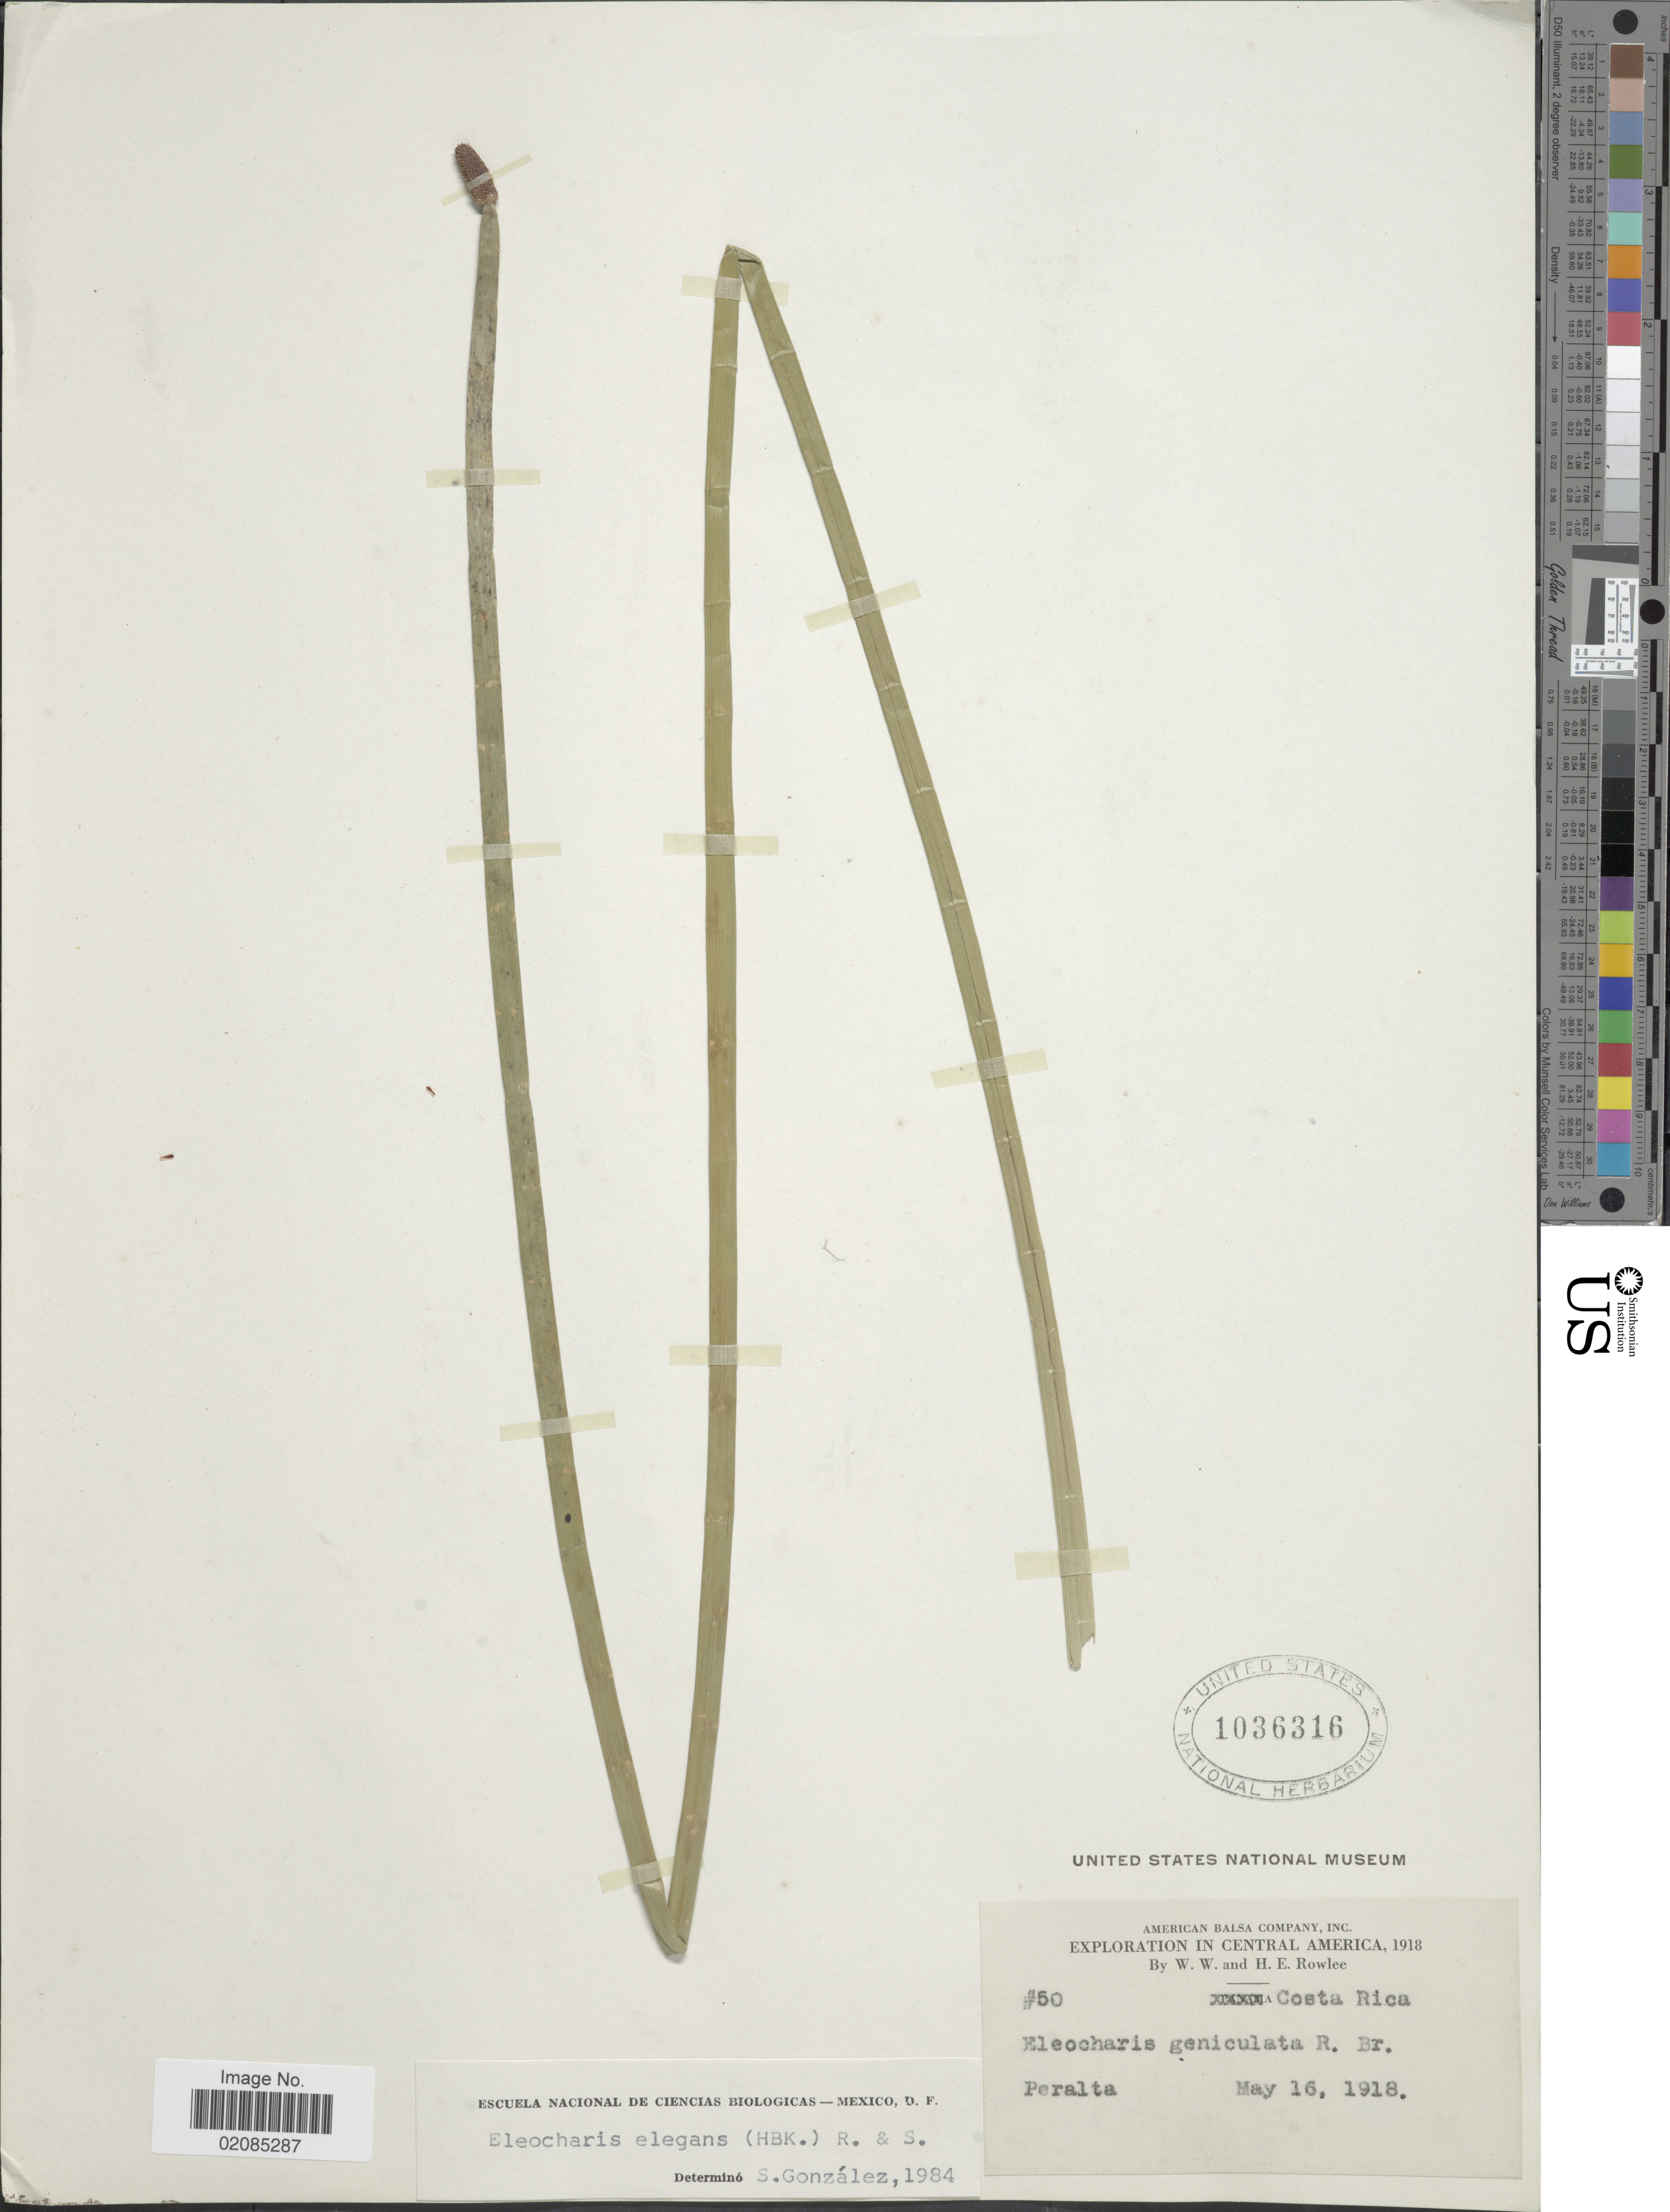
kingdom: Plantae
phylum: Tracheophyta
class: Liliopsida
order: Poales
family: Cyperaceae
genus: Eleocharis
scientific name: Eleocharis elegans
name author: (Kunth) Roem. & Schult.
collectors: W. W. Rowlee & H. E. Rowlee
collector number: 50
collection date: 1918-05-16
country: Costa Rica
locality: Central America, Peralta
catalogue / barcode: US 1036316